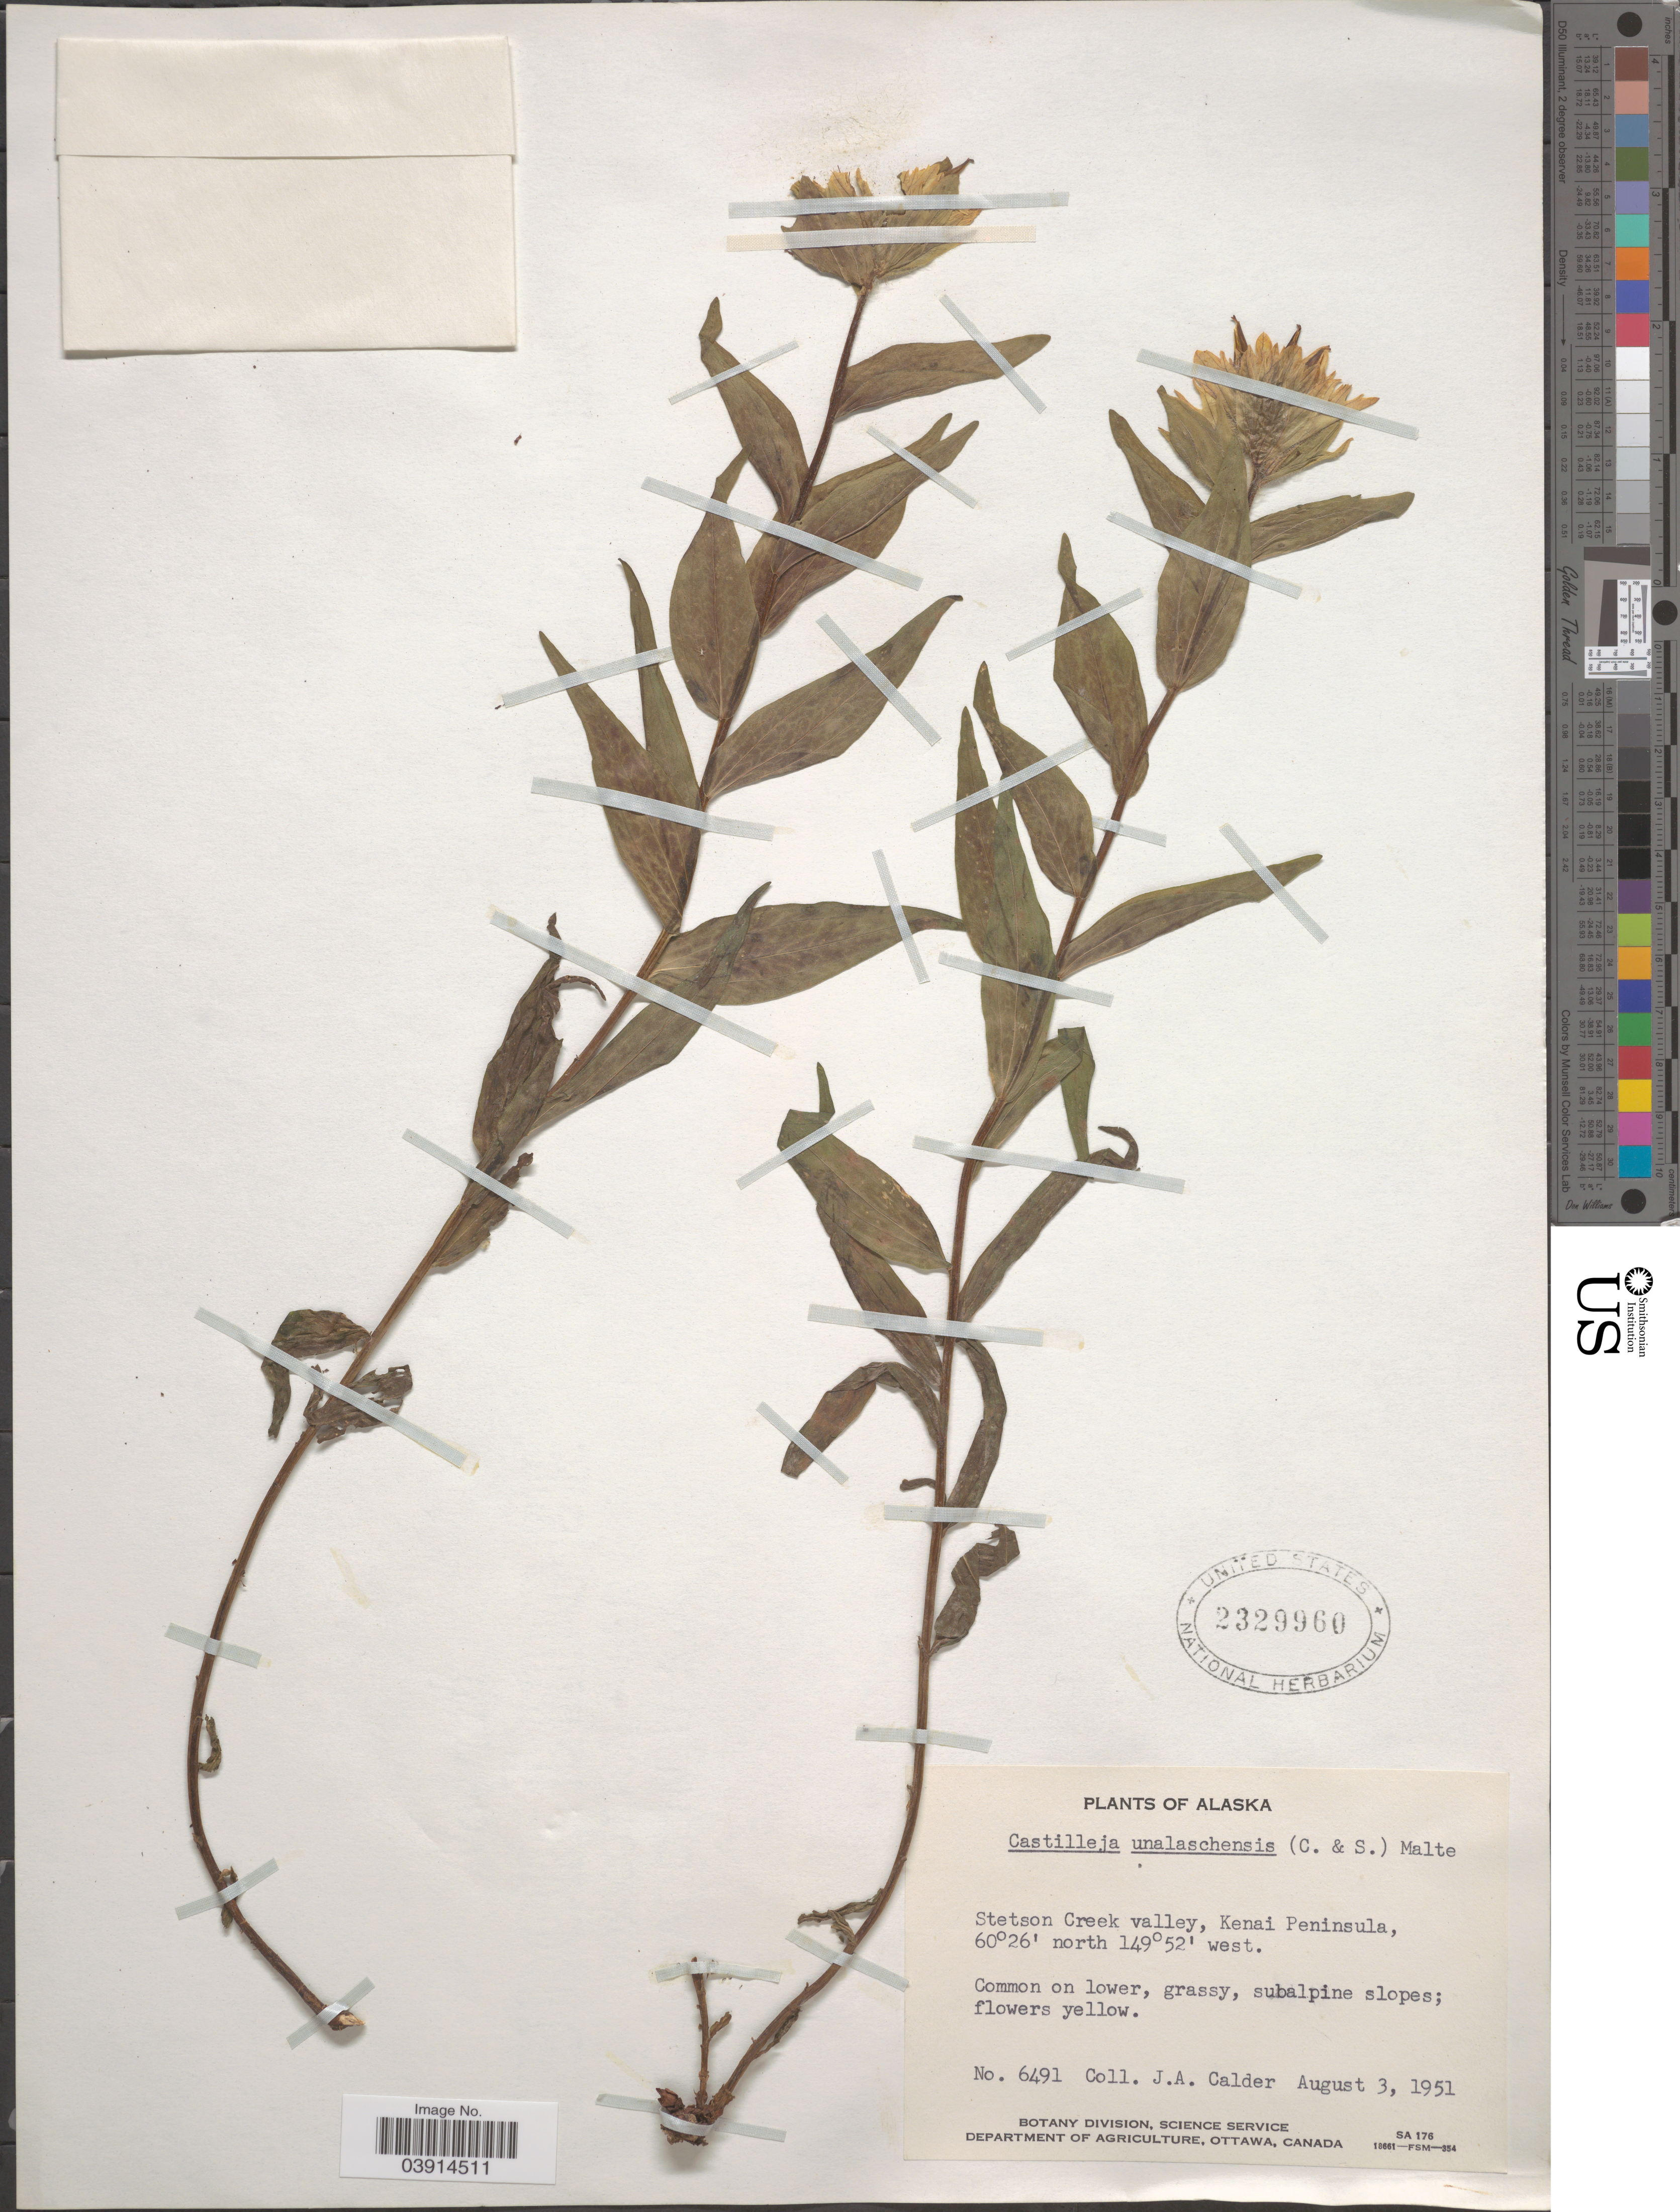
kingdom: Plantae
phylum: Tracheophyta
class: Magnoliopsida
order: Lamiales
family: Orobanchaceae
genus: Castilleja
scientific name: Castilleja unalaschcensis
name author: (Cham. & Schltdl.) Malte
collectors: J. A. Calder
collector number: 6491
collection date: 1951-08-03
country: United States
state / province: Alaska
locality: Stetson Creek valley, Kenai Peninsula.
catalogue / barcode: US 2329960